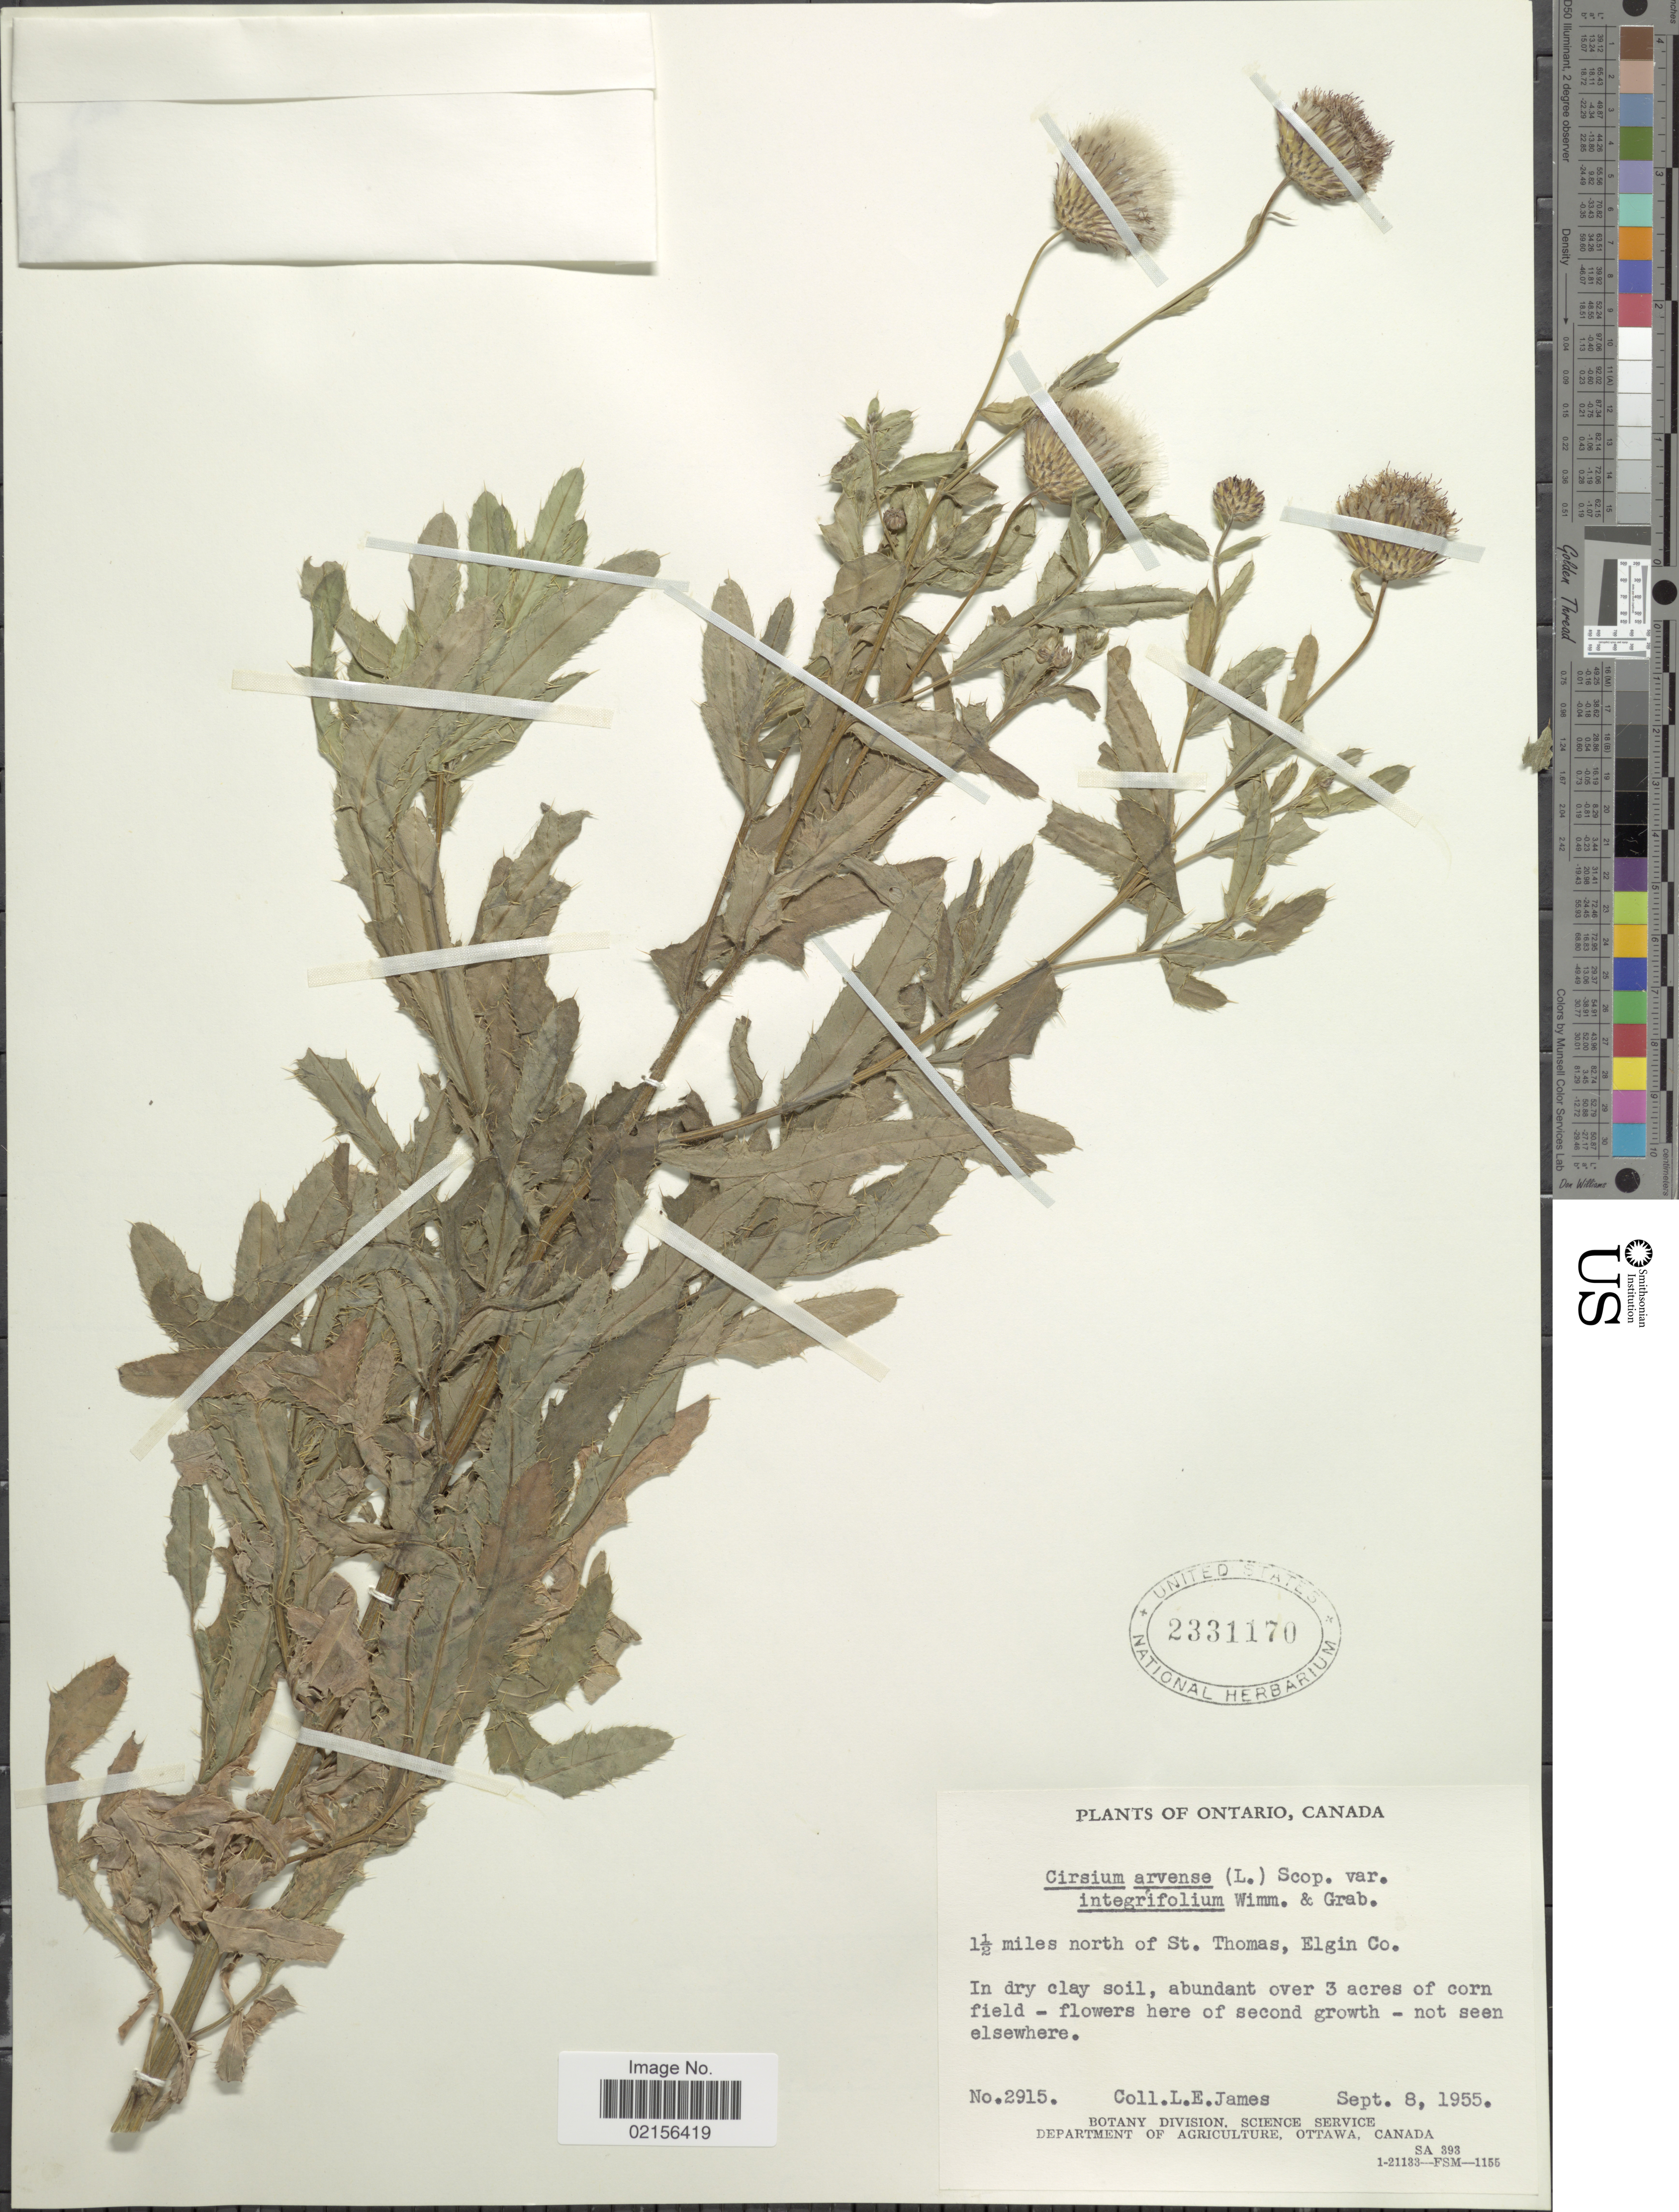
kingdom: Plantae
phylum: Tracheophyta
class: Magnoliopsida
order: Asterales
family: Asteraceae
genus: Cirsium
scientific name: Cirsium arvense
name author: (L.) Scop.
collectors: L. E. James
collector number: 2915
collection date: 1955-09-08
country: Canada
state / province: Ontario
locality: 1½ miles north of St. Thomas, Elgin Co.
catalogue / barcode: US 2331170